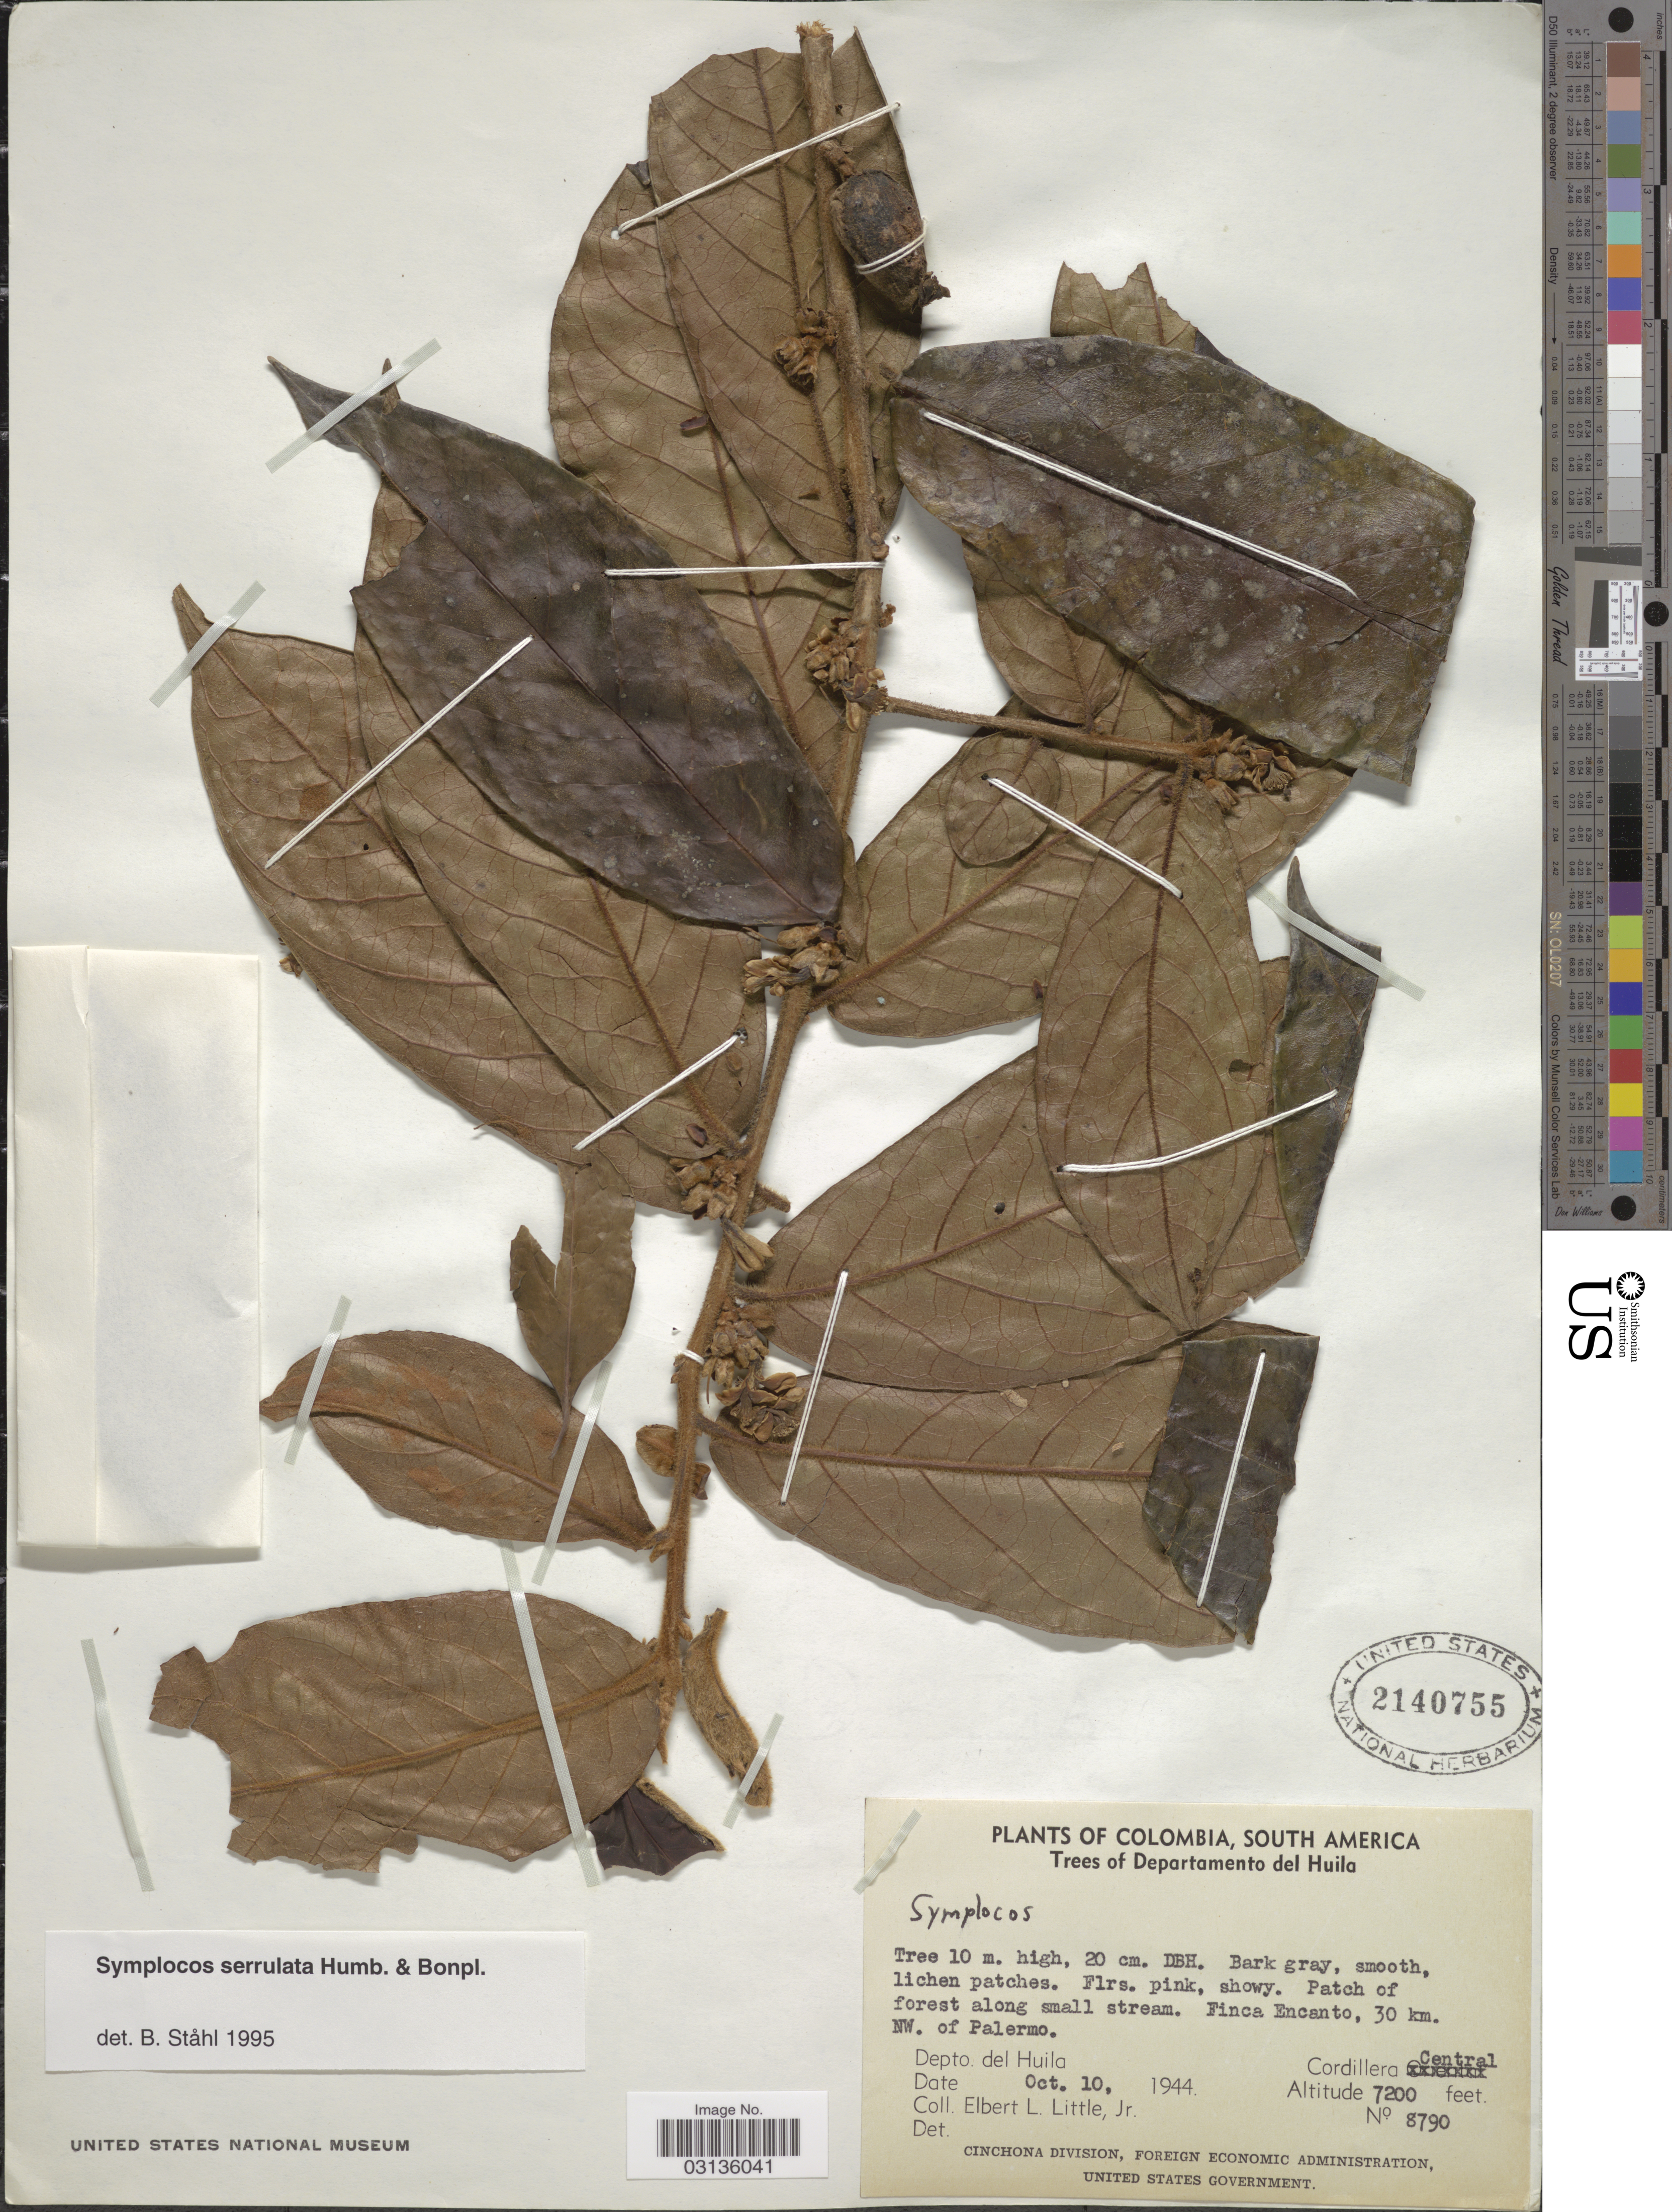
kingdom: Plantae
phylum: Tracheophyta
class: Magnoliopsida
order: Ericales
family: Symplocaceae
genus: Symplocos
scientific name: Symplocos serrulata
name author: Bonpl.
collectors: E. L. Little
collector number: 8790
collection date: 1944-10-10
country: Colombia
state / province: Huila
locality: Trees of Departamento del Huila. Finca Encanto, 30 km. NW. Palermo. Depto. del Huila. Cordillera Central.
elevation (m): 2195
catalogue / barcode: US 2140755